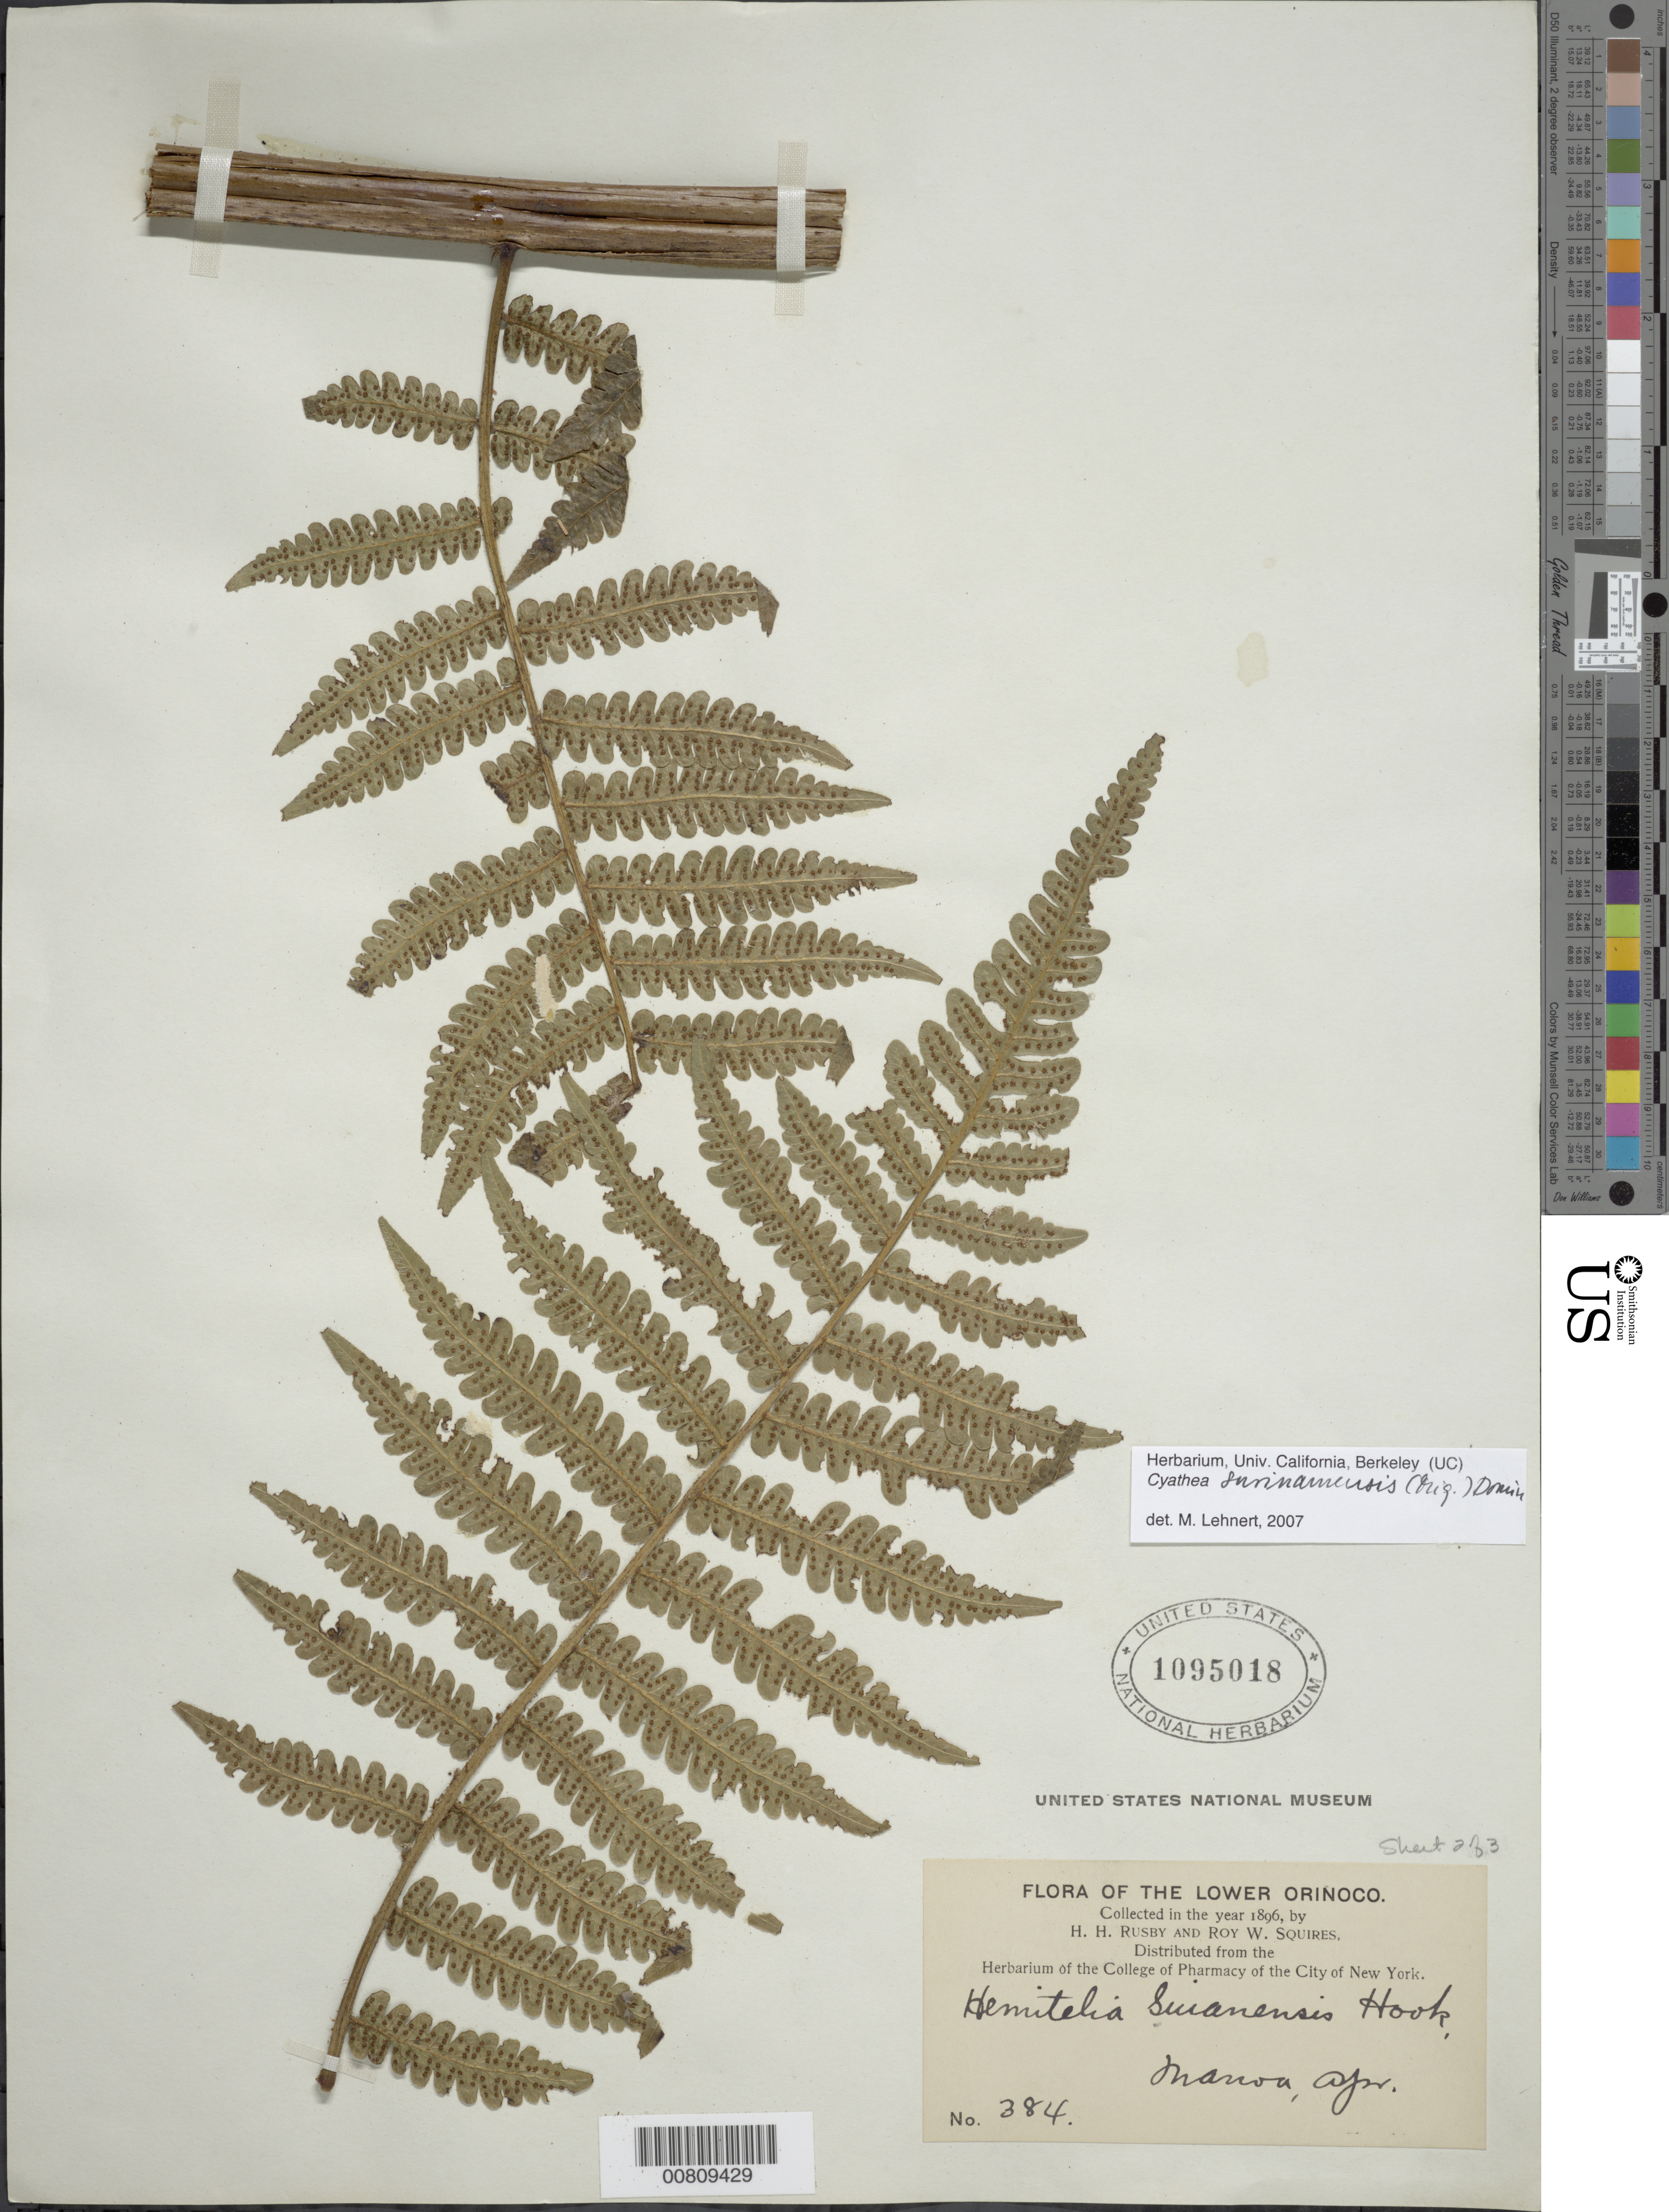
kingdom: Plantae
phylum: Tracheophyta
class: Polypodiopsida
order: Cyatheales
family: Cyatheaceae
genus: Cyathea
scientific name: Cyathea surinamensis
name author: (Miq.) Domin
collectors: H. H. Rusby & R. Squires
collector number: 384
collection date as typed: April 1896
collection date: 1896-04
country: Venezuela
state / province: Delta Amacuro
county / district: Antonio Díaz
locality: Lower Orinoco, Manoa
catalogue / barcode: US 1095018